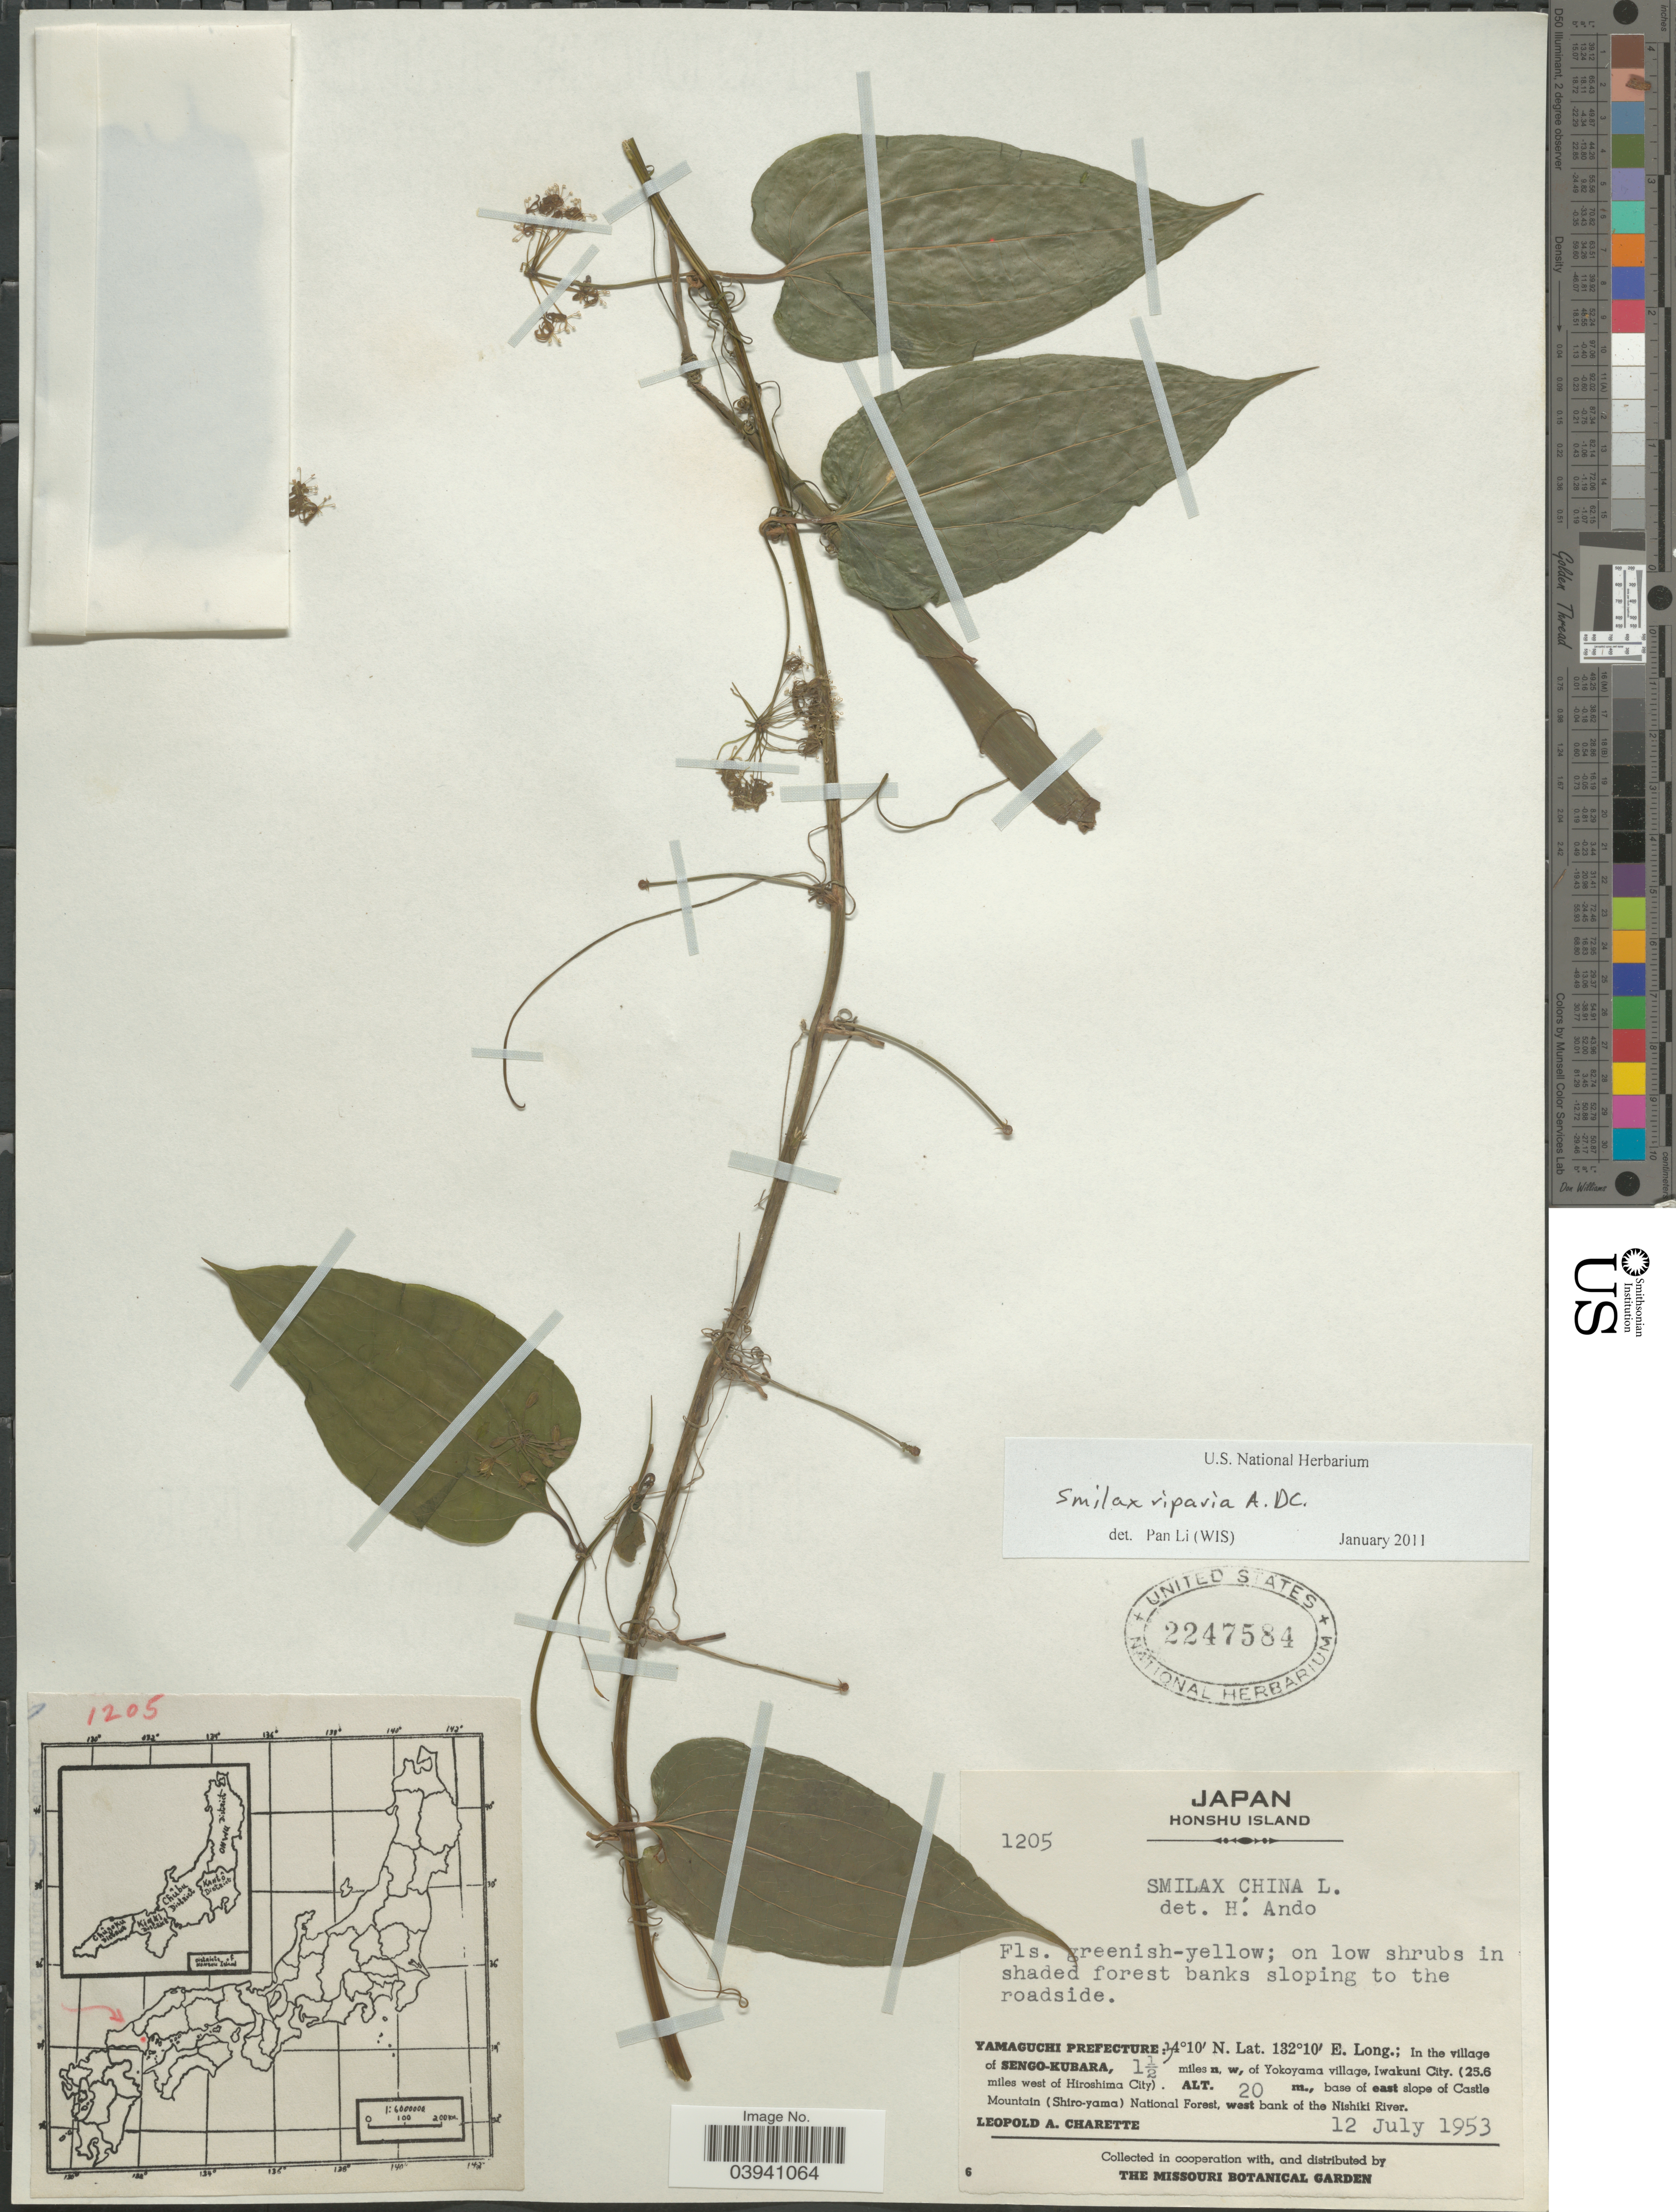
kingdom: Plantae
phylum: Tracheophyta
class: Liliopsida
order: Liliales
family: Smilacaceae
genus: Smilax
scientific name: Smilax riparia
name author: A. DC.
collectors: L. A. Charette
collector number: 1205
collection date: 1953-07-12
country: Japan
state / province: Yamaguti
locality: Honshu Island. Yamaguchi Prefecture: In the village of Sengo-Kubara, 1½ miles n. w, of Yokoyama village, Iwakuni City. (25.6 miles west of Hiroshima City). Base of east slope of Castle Mountain (Shiro-yama) National Forest, west bank of the Nishiki River.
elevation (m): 20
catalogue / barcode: US 2247584